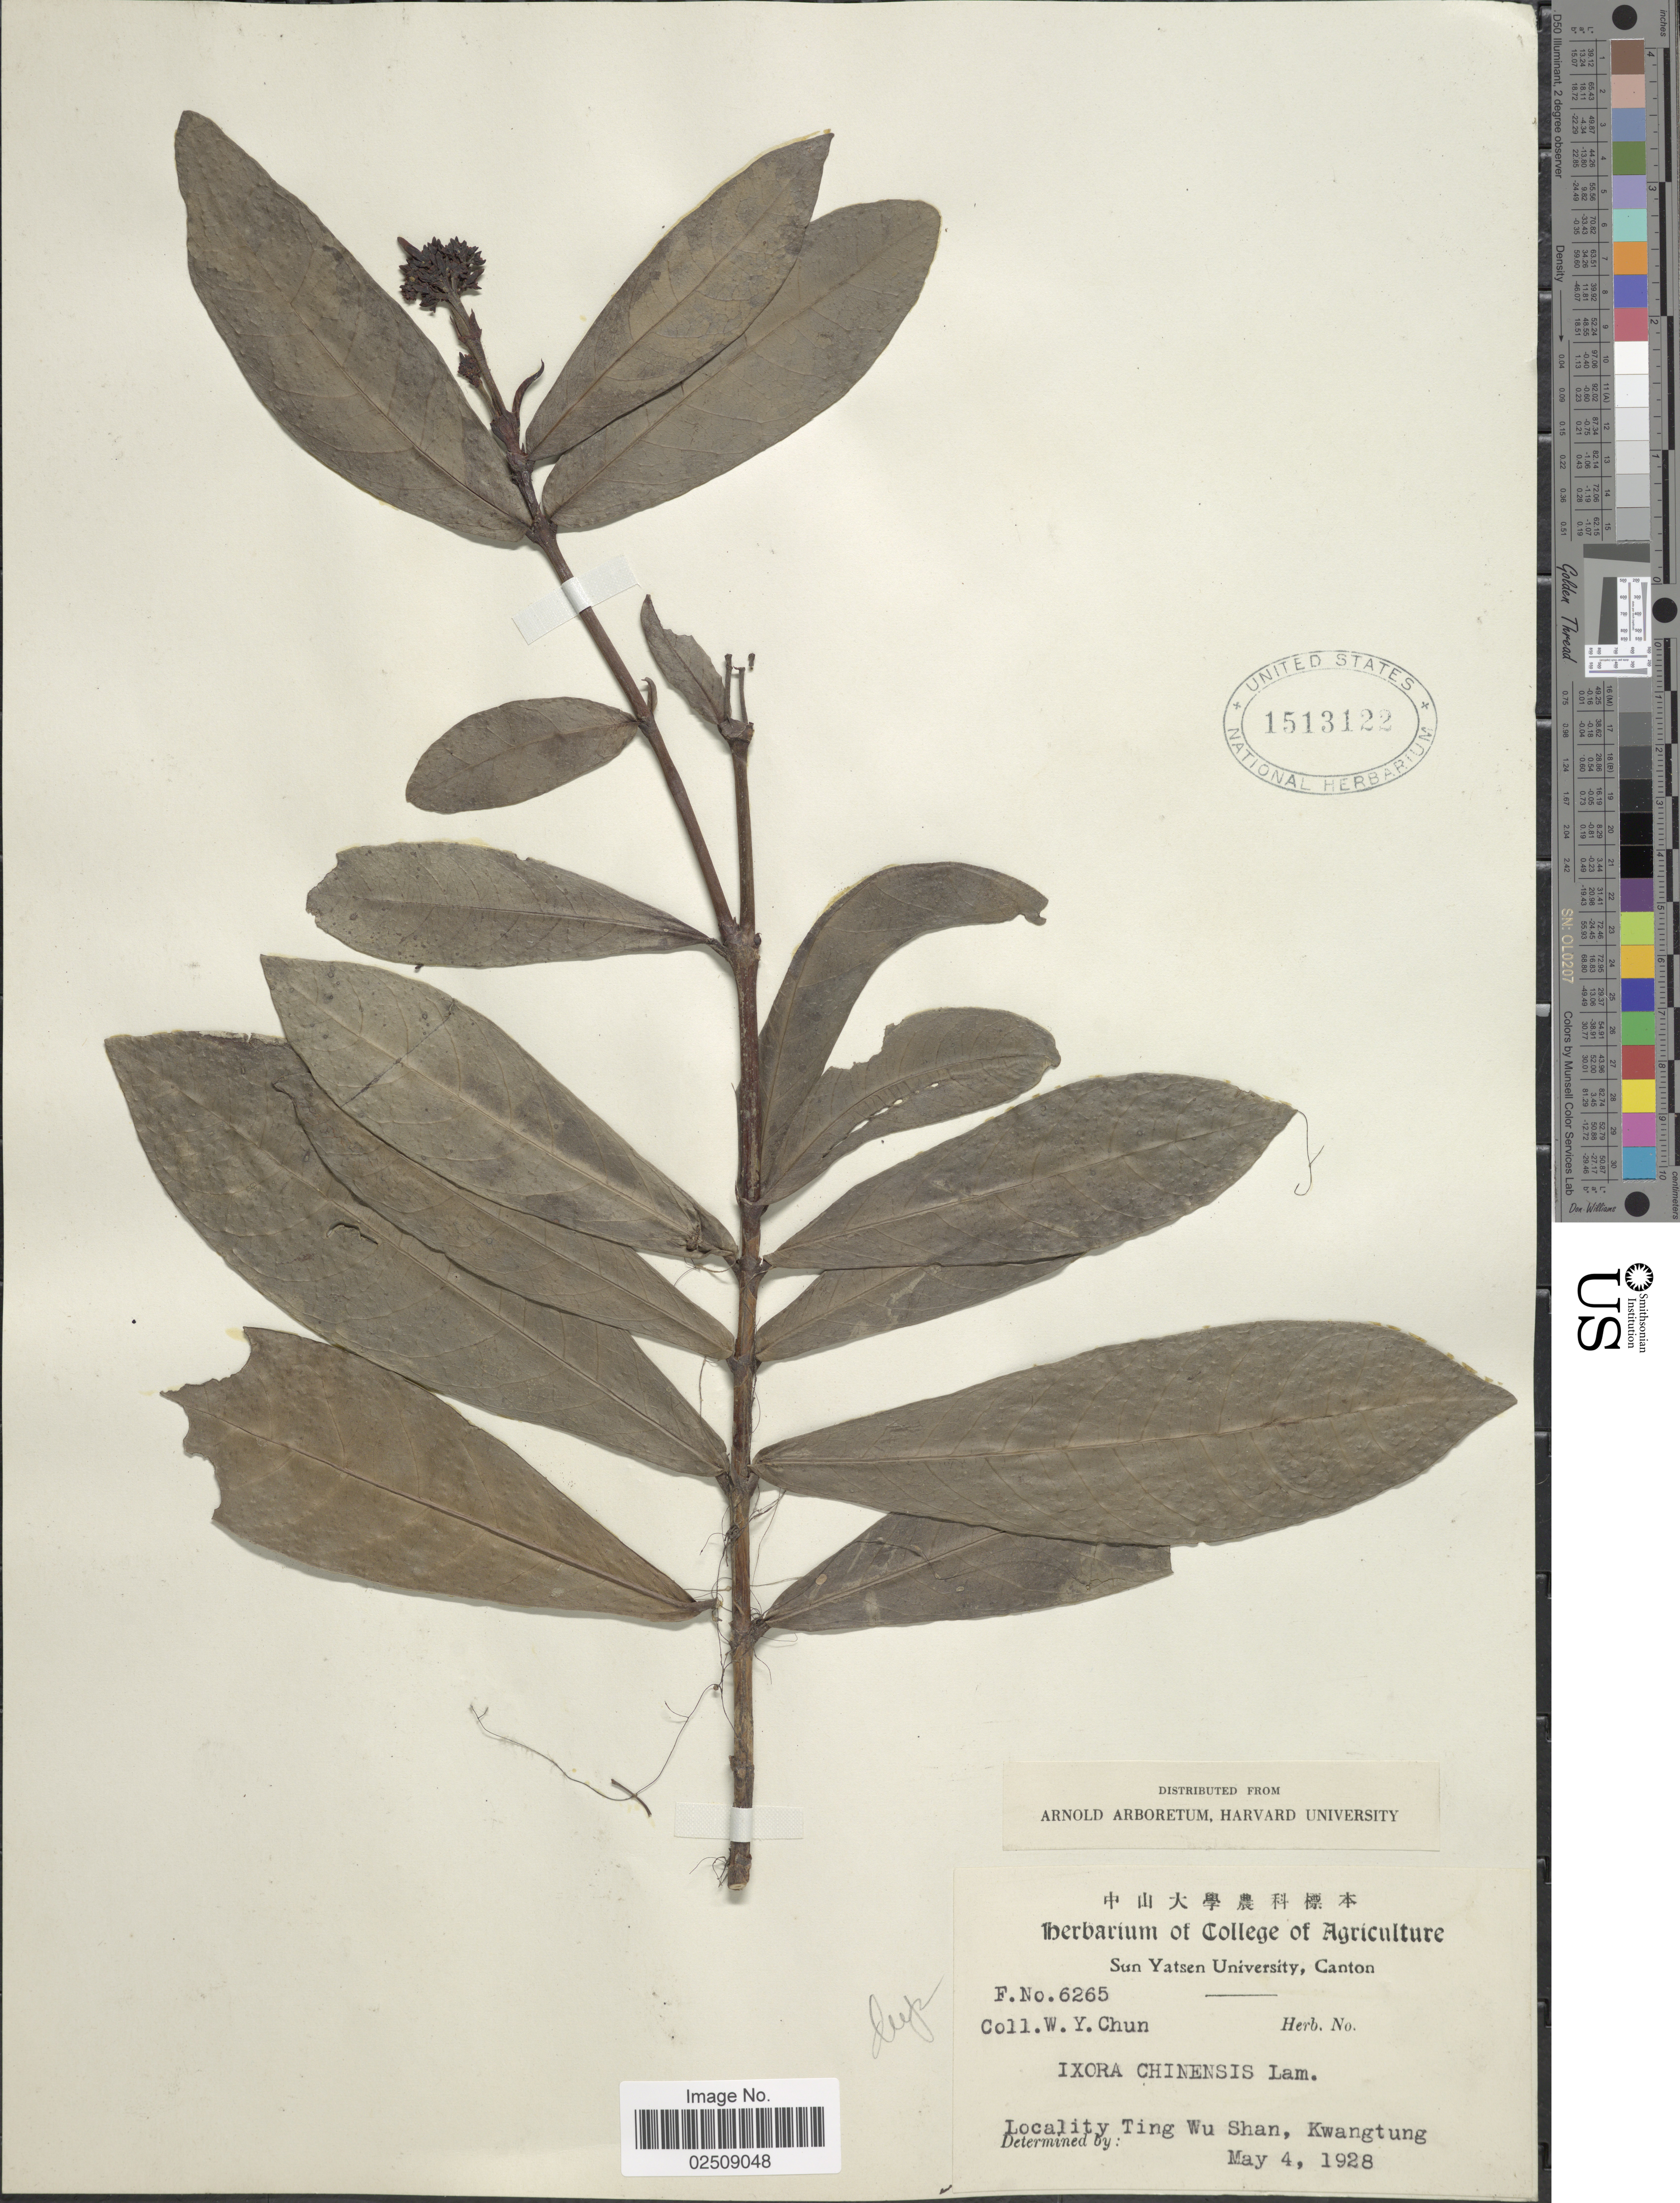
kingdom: Plantae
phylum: Tracheophyta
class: Magnoliopsida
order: Gentianales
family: Rubiaceae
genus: Ixora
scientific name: Ixora chinensis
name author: Lam.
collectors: W. Y. Chun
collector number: F.6265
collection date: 1928-05-04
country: China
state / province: Guangdong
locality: Ting Wu Shan, Kwangtung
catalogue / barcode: US 1513122